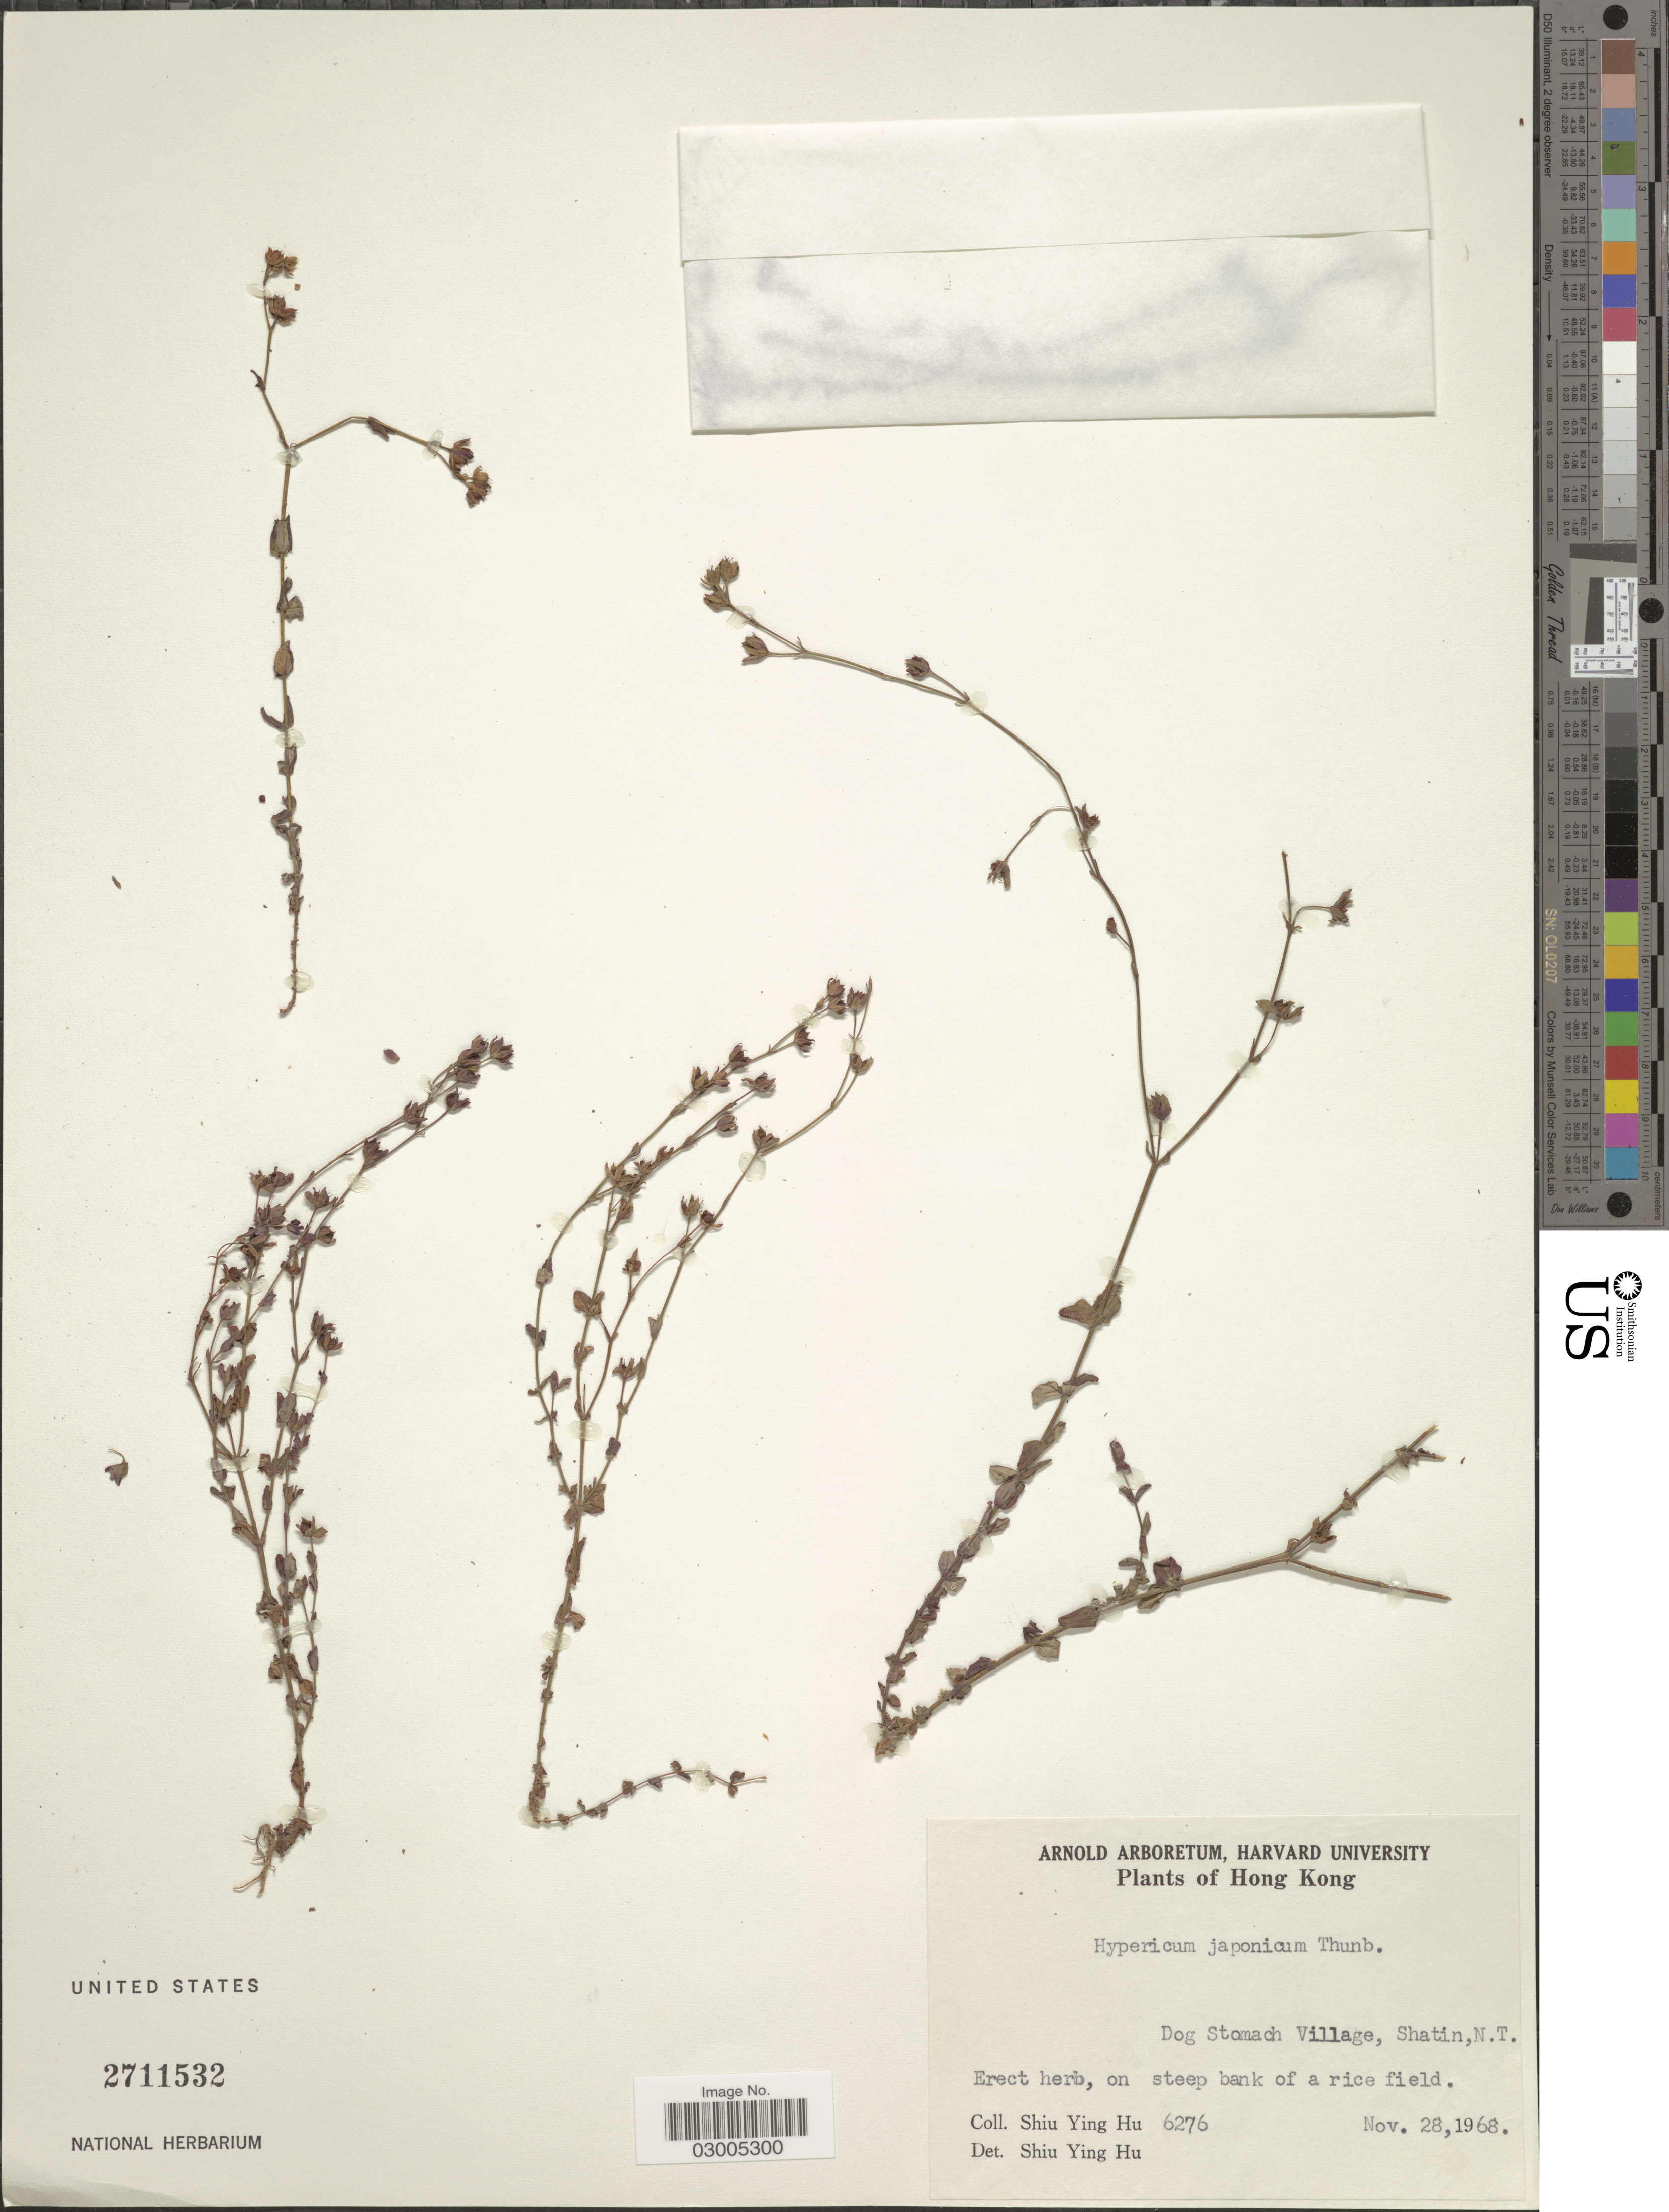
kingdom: Plantae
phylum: Tracheophyta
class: Magnoliopsida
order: Malpighiales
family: Hypericaceae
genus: Hypericum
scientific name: Hypericum japonicum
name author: Thunb.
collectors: S. Y. Hu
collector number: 6276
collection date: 1968-11-28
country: China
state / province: Hong Kong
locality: Dog Stomach Village, Shatin, N.T., on steep bank of a rice field.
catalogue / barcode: US 2711532